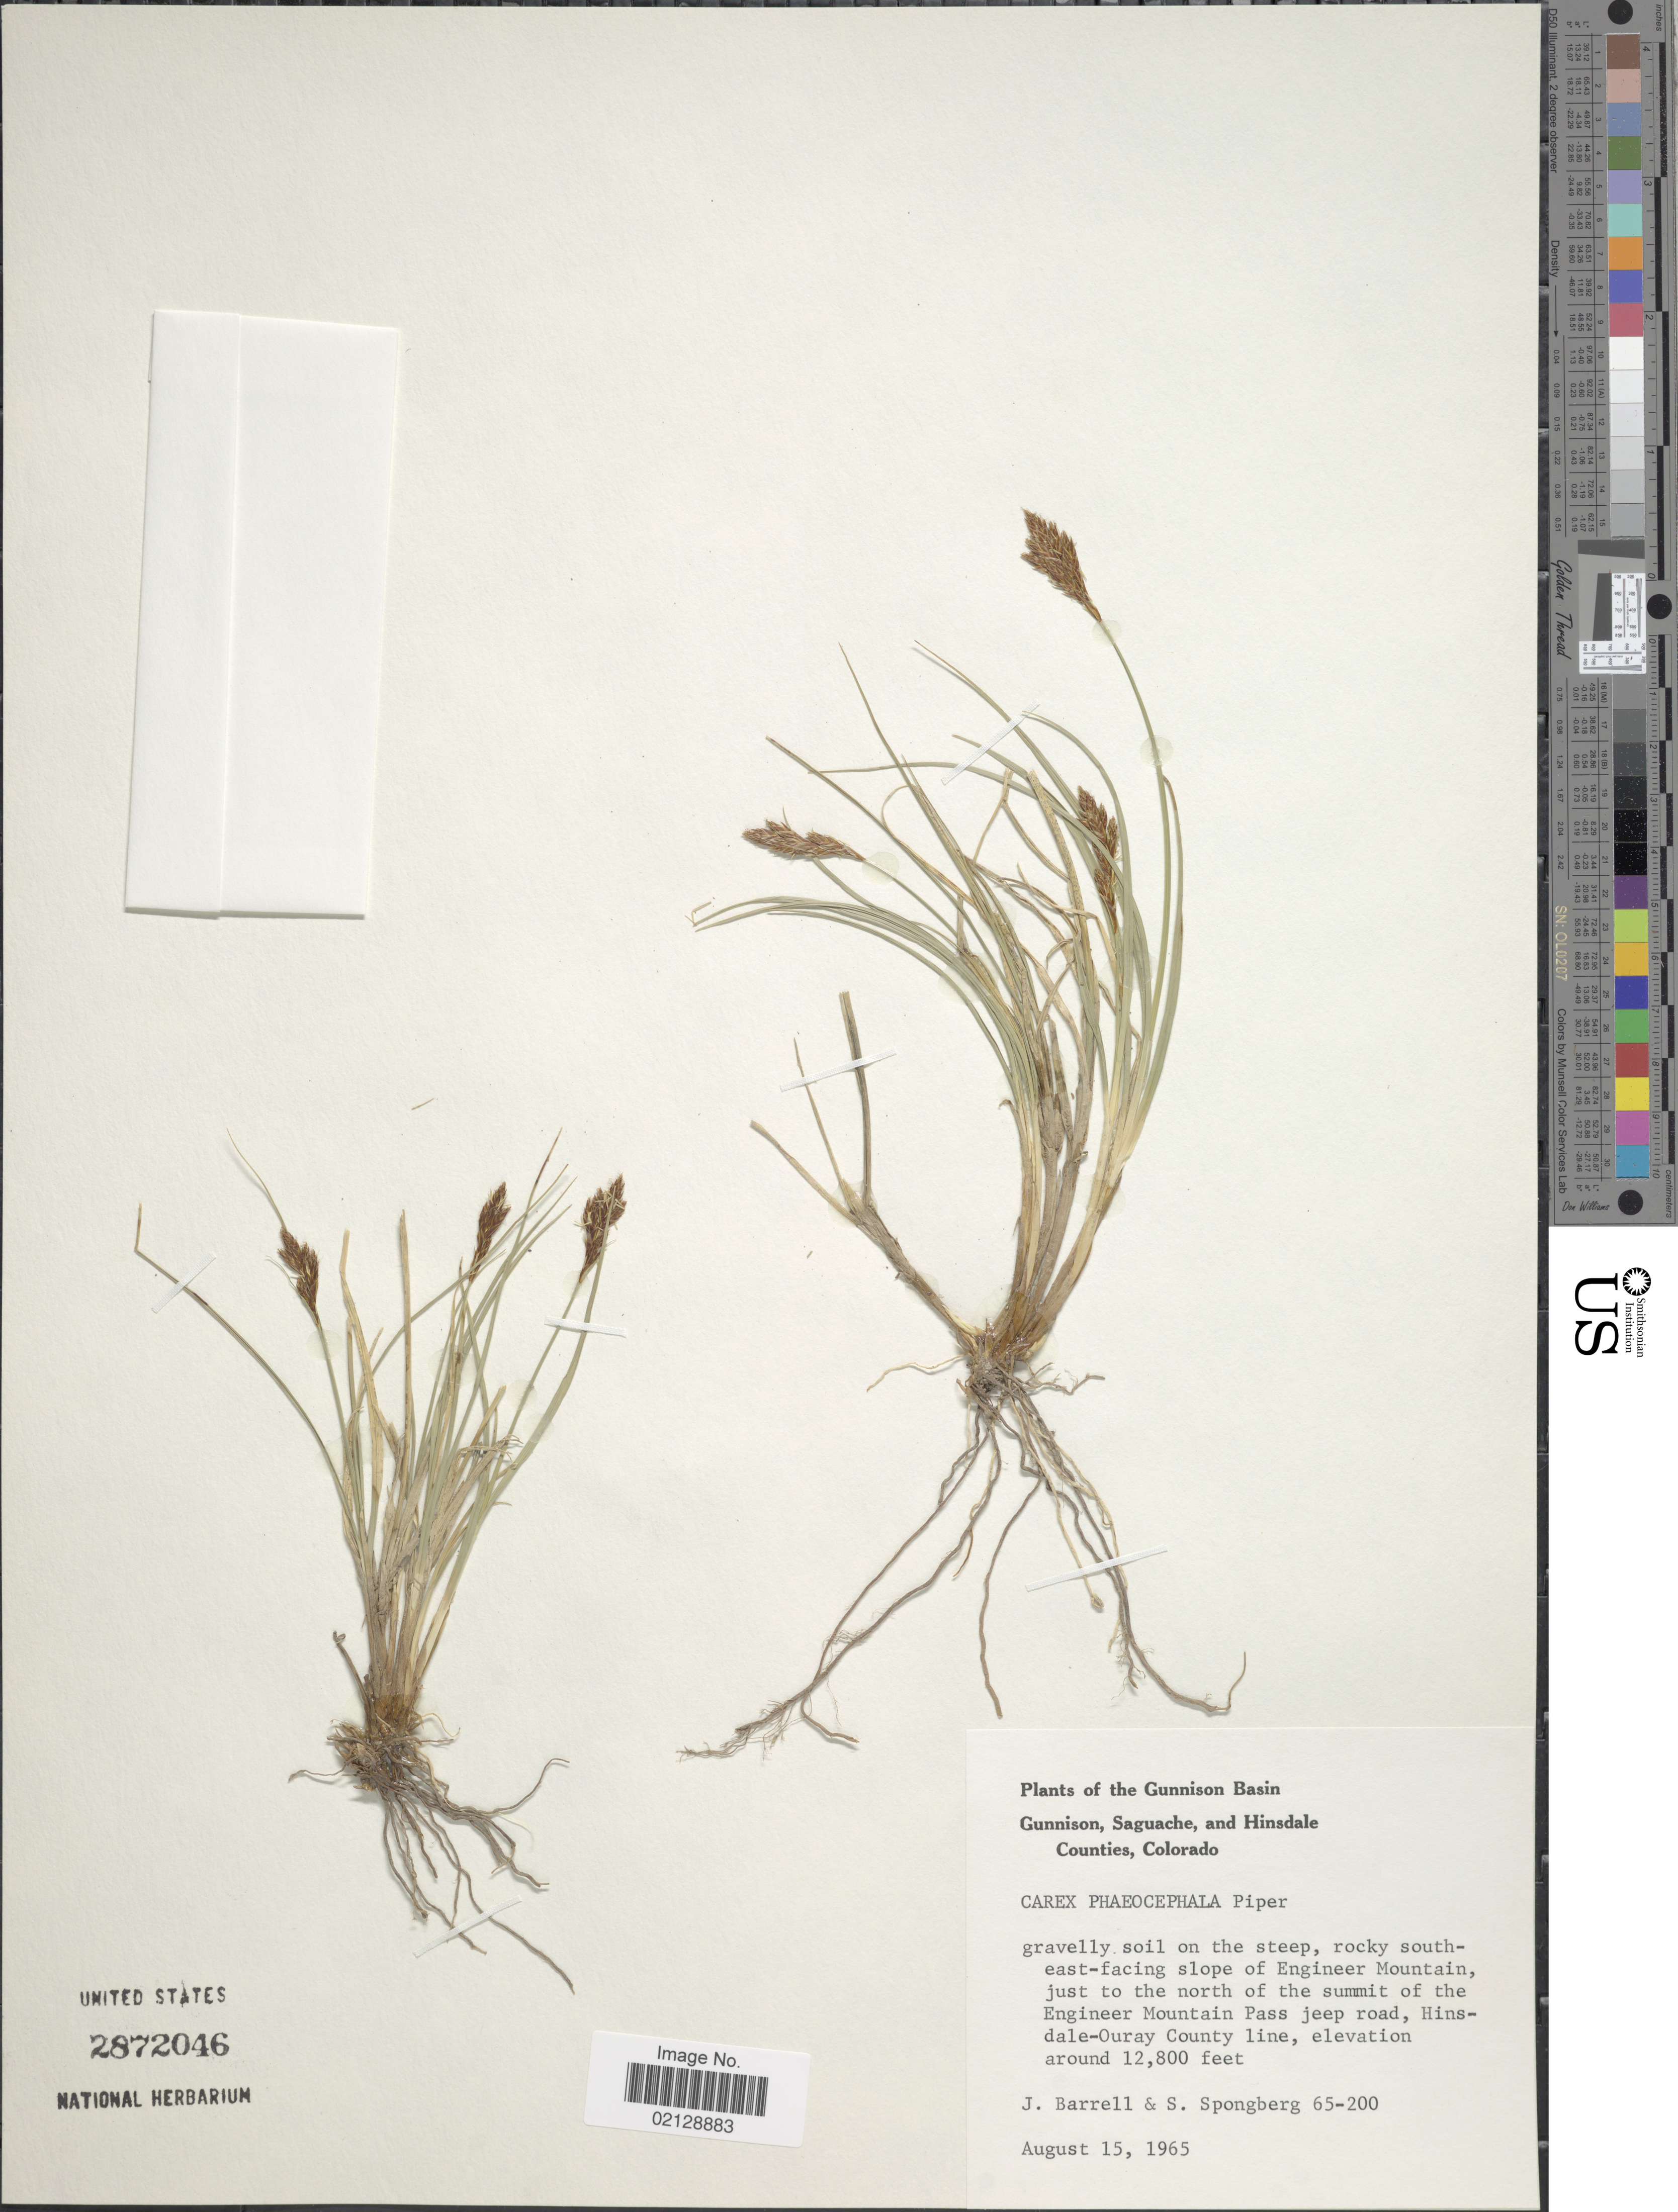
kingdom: Plantae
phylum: Tracheophyta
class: Liliopsida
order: Poales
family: Cyperaceae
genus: Carex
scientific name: Carex phaeocephala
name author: Piper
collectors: J. Barrell & S. A.Spongberg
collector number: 65-200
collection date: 1965-08-15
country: United States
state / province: Colorado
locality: The Gunnison Basin, Gunnison, Saguache, and Hinsdale Counties, Colorado, rocky southeast-facing slope of Engineer Mountain, just to the north of the summit of the Engineer Mountain Pass jeep road, Hinsdale-Ouray County Line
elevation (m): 3901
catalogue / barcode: US 2872046